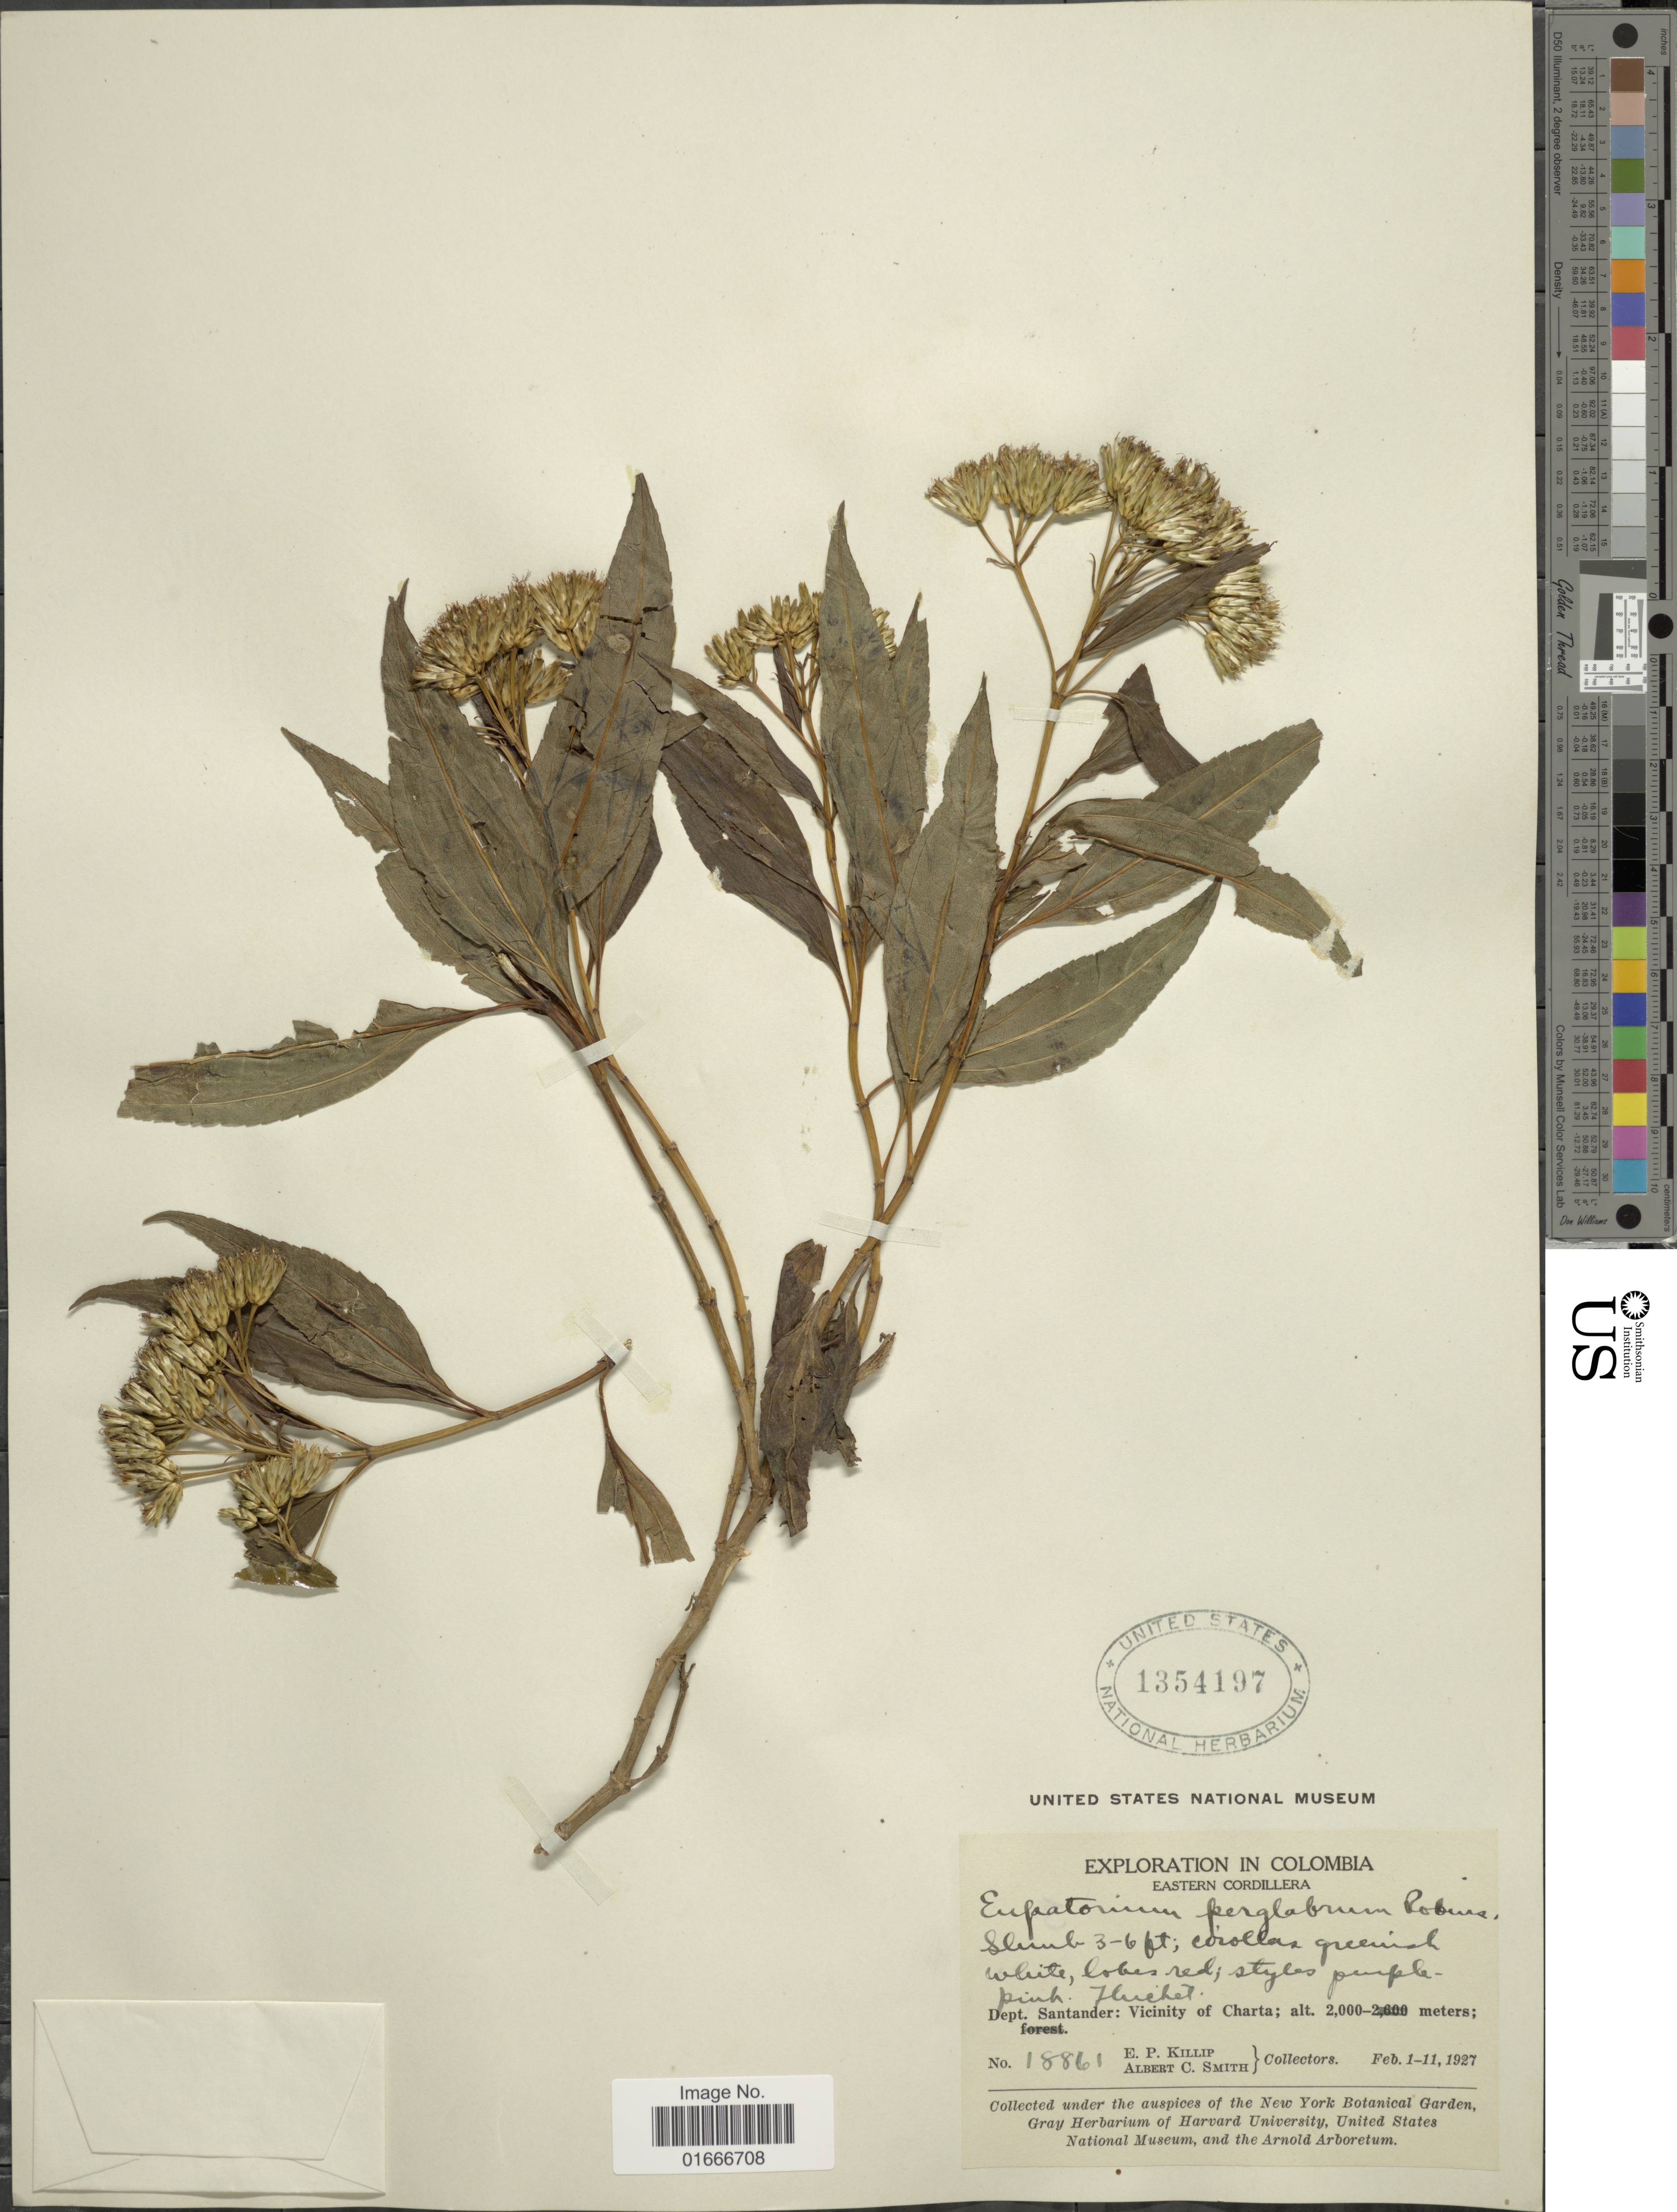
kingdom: Plantae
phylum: Tracheophyta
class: Magnoliopsida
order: Asterales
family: Asteraceae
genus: Chromolaena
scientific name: Chromolaena perglabra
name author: (B.L. Rob.) R.M. King & H. Rob.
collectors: E. P. Killip & A. C. Smith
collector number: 18861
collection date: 1927-02-01/1927-02-11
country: Colombia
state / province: Santander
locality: Eastern Cordillera, Vicinity of Charta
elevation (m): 2000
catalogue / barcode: US 1354197